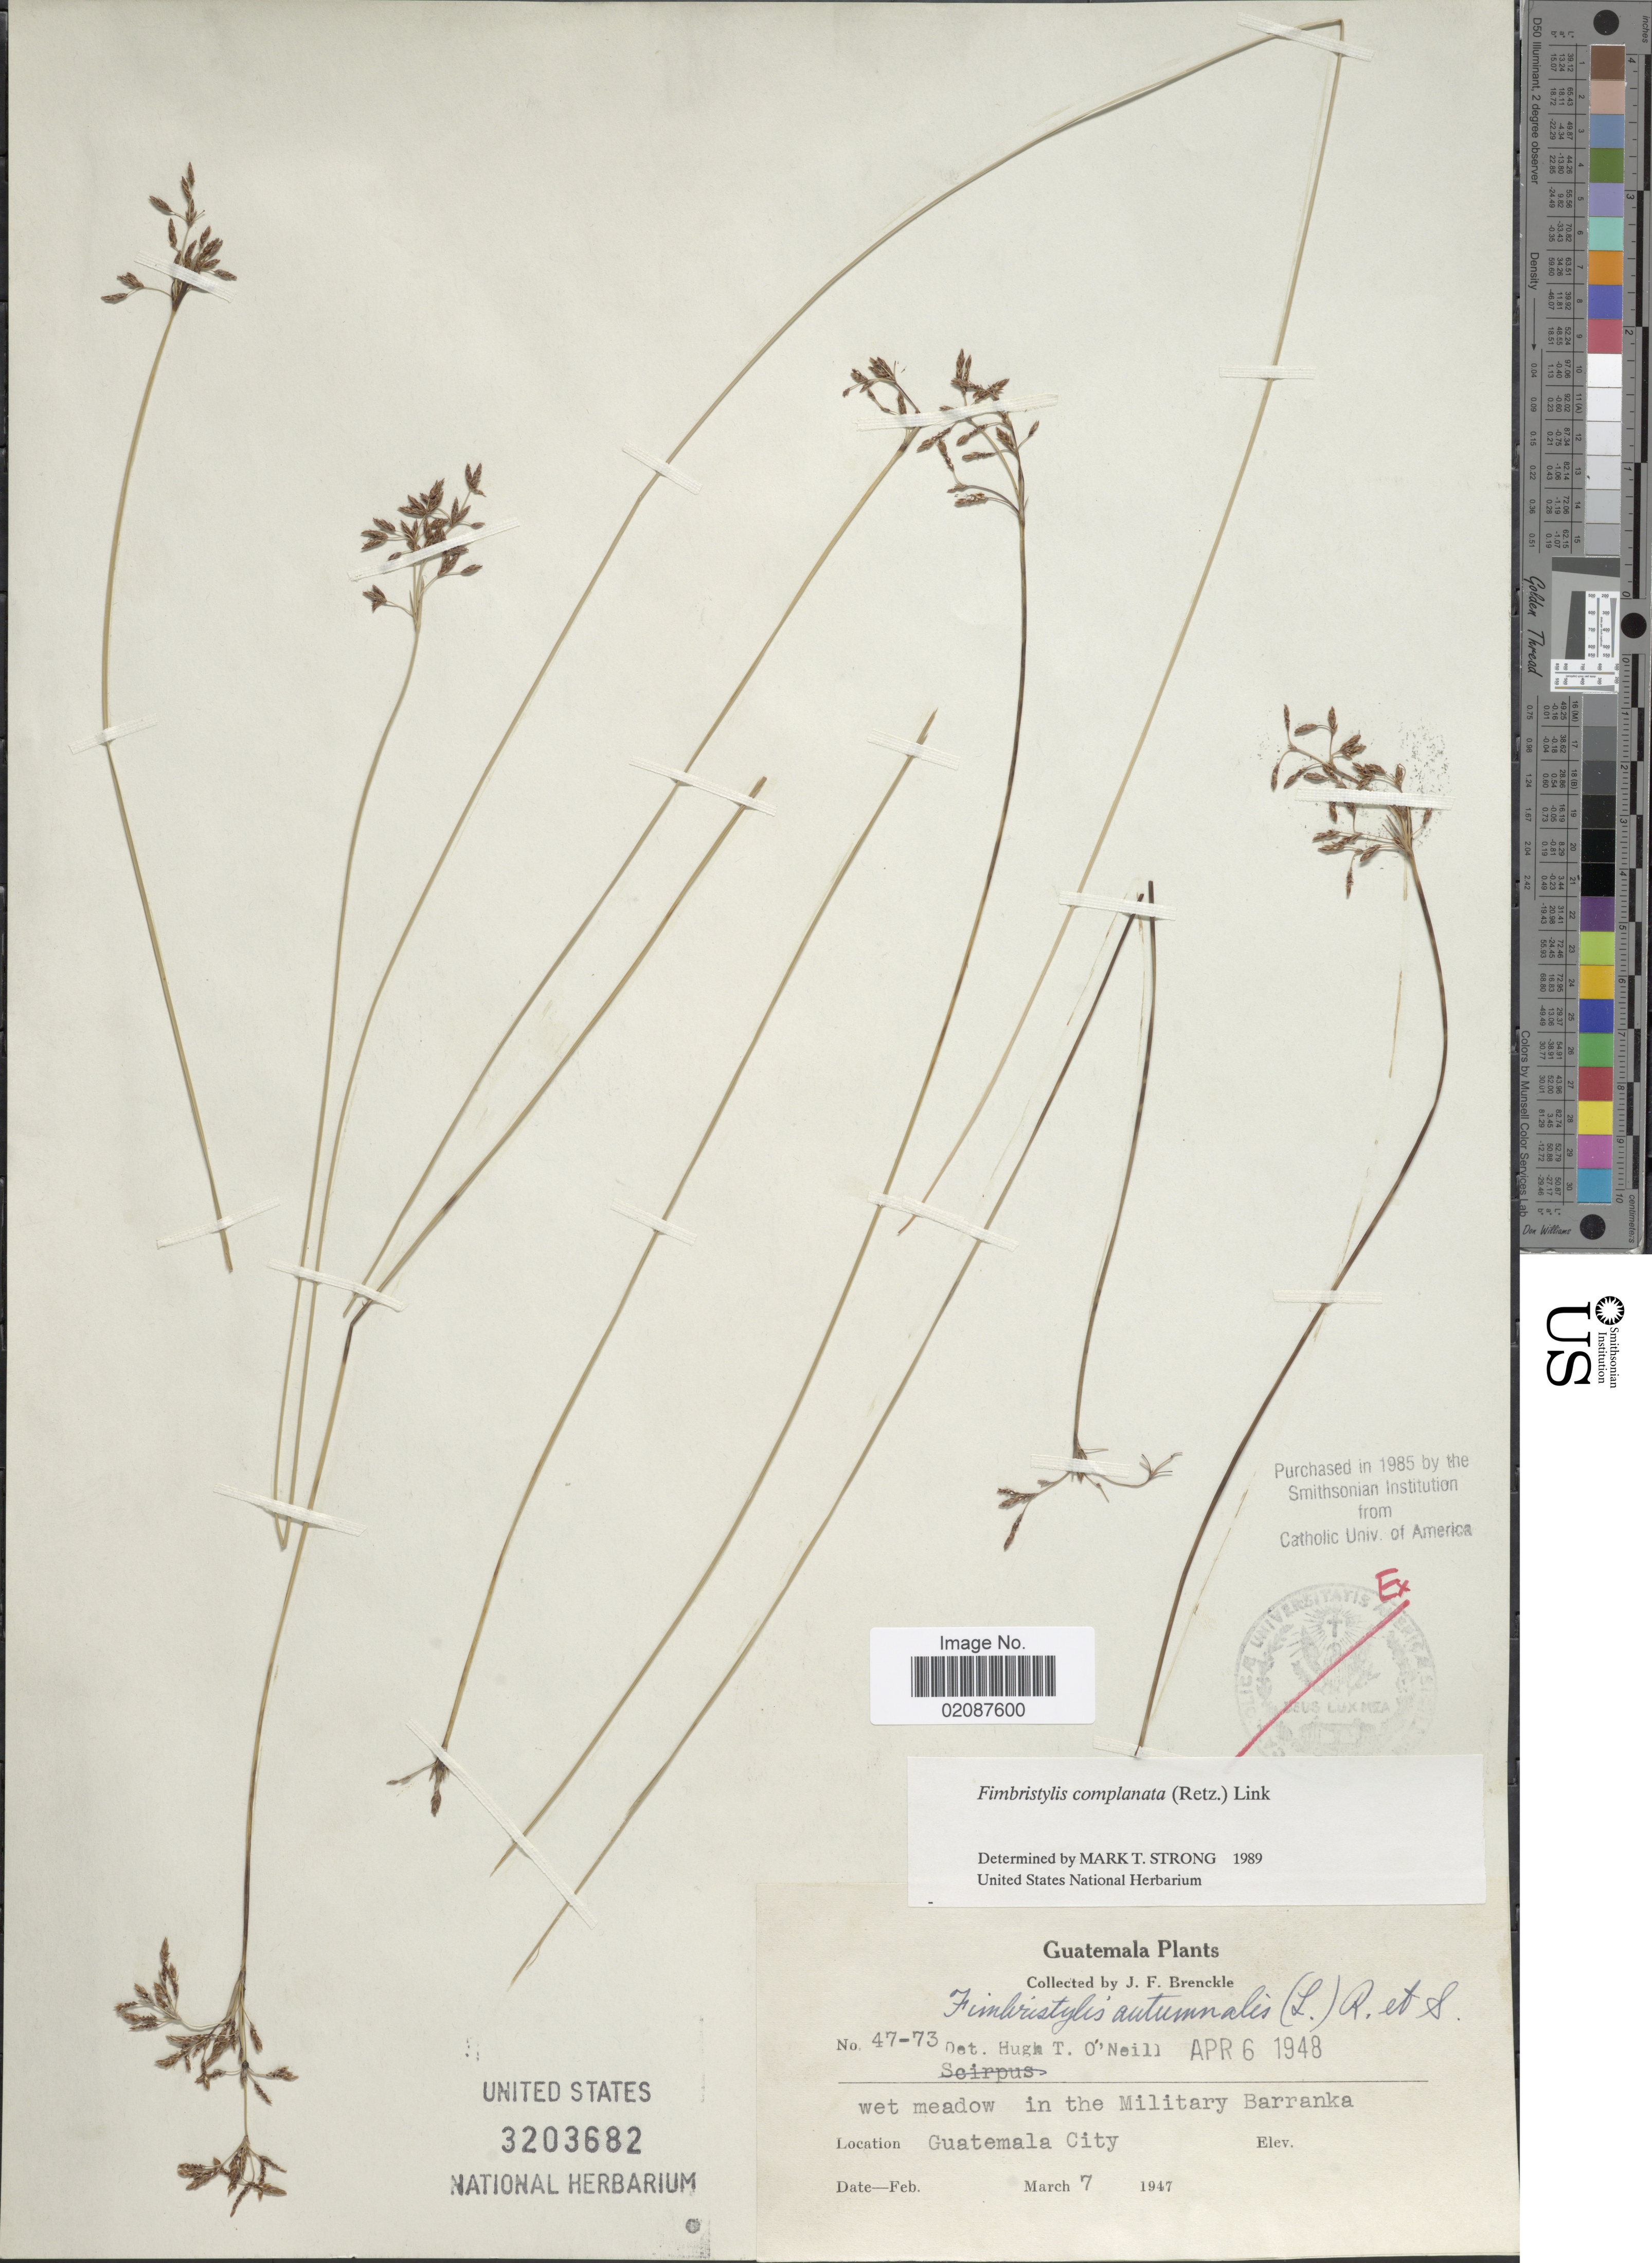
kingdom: Plantae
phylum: Tracheophyta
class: Liliopsida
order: Poales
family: Cyperaceae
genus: Fimbristylis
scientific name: Fimbristylis complanata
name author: (Retz.) Link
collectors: J. Brenckle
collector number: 47-73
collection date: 1947-03-07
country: Guatemala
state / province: Guatemala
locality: Wet meadow in the Military Barranka, Guatemala City.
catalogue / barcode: US 3203682